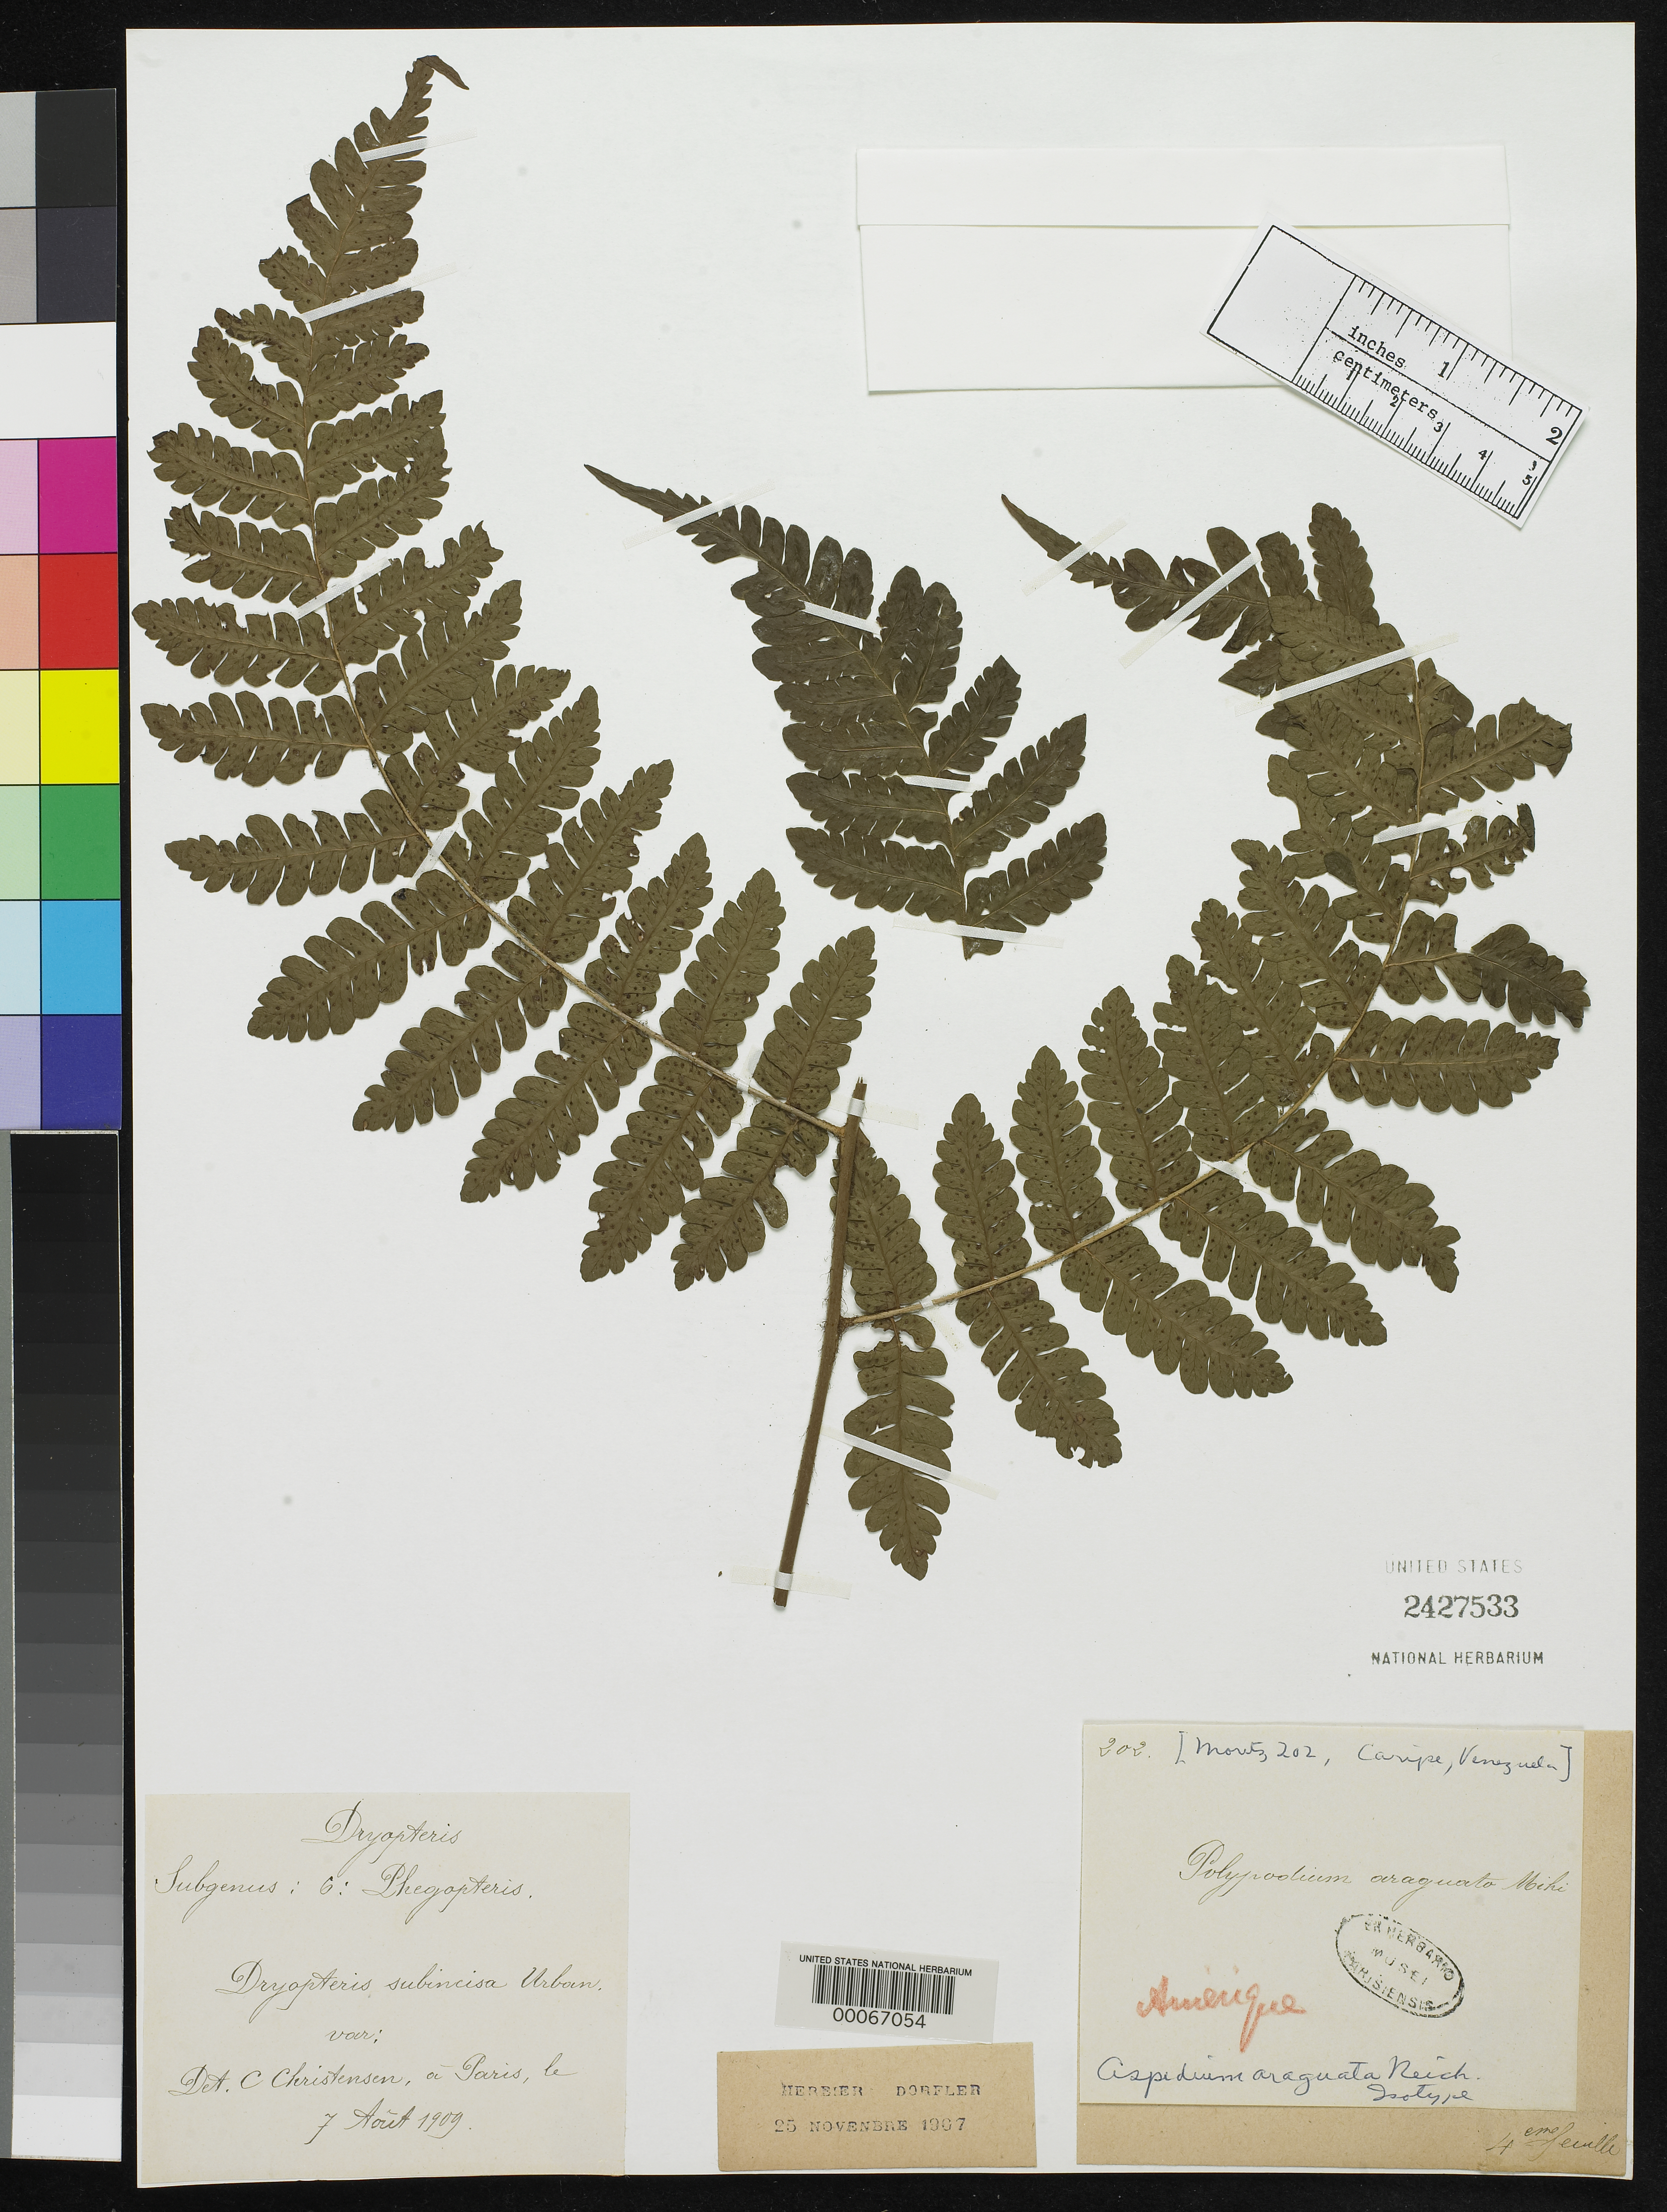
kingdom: Plantae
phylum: Tracheophyta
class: Polypodiopsida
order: Polypodiales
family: Tectariaceae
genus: Aspidium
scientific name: Aspidium araguata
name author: J. Reichardt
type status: Isotype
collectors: A. Moritz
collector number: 202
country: Venezuela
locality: Caripe.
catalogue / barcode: US 2427533